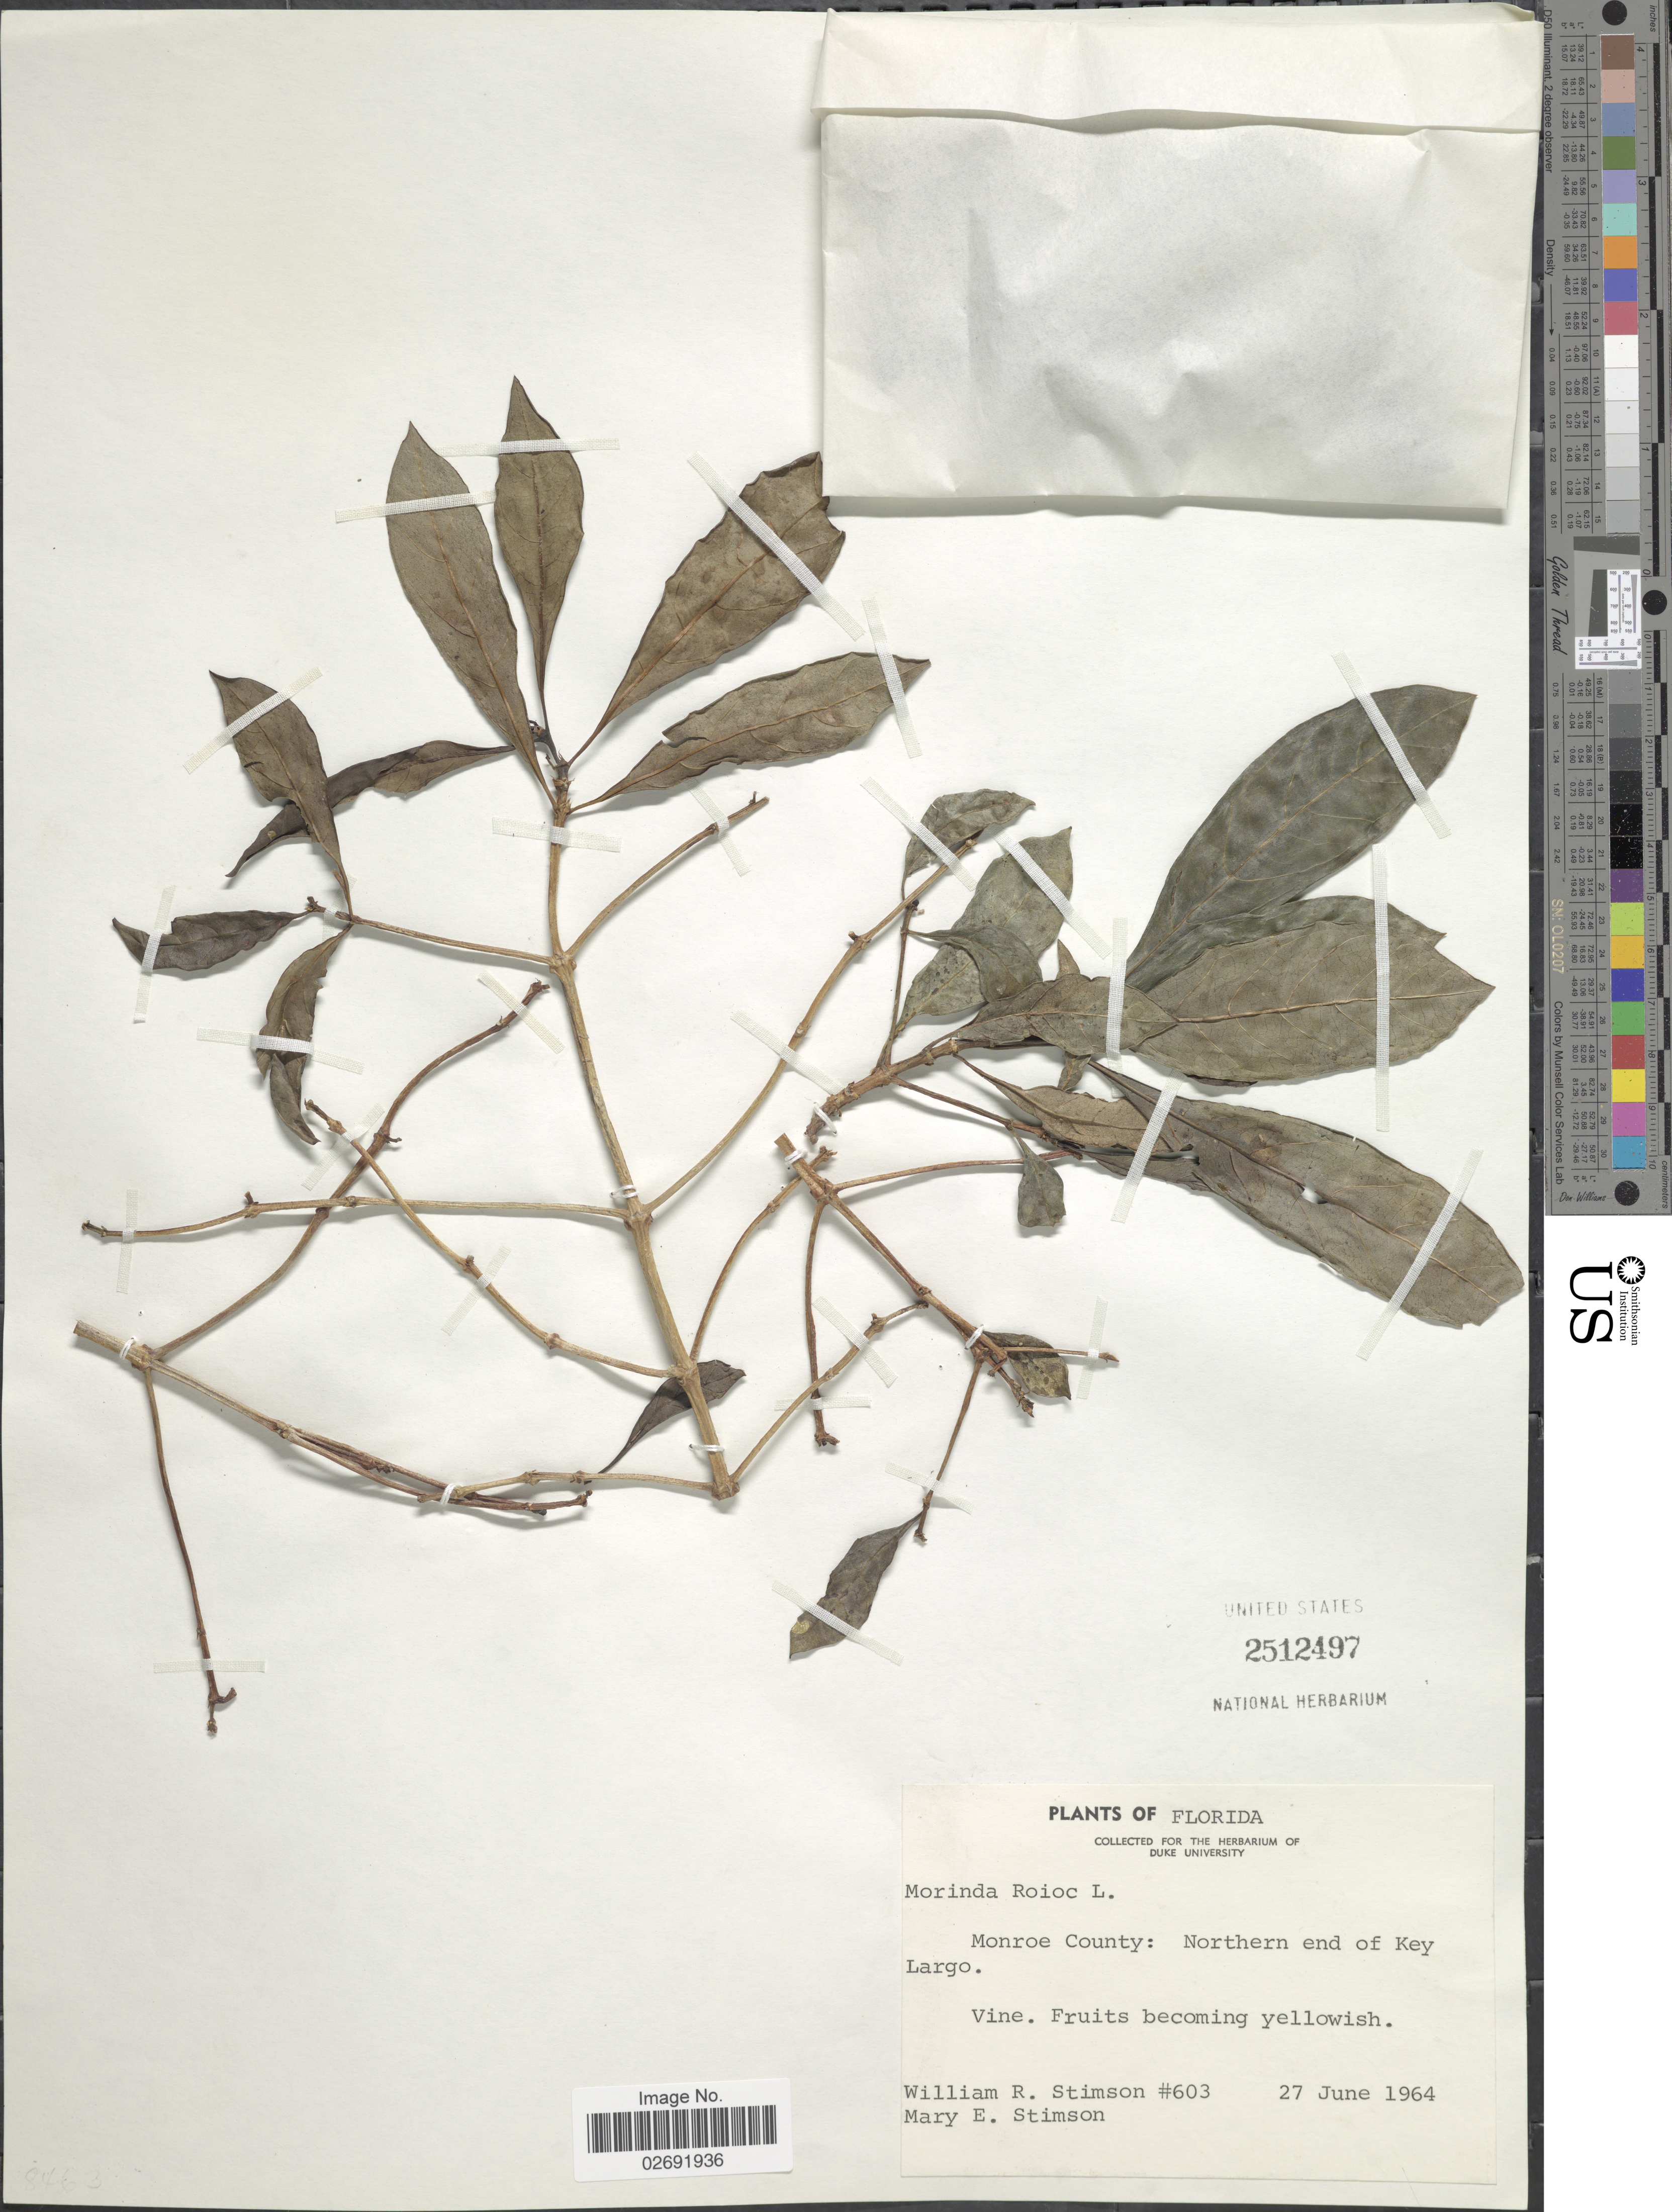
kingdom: Plantae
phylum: Tracheophyta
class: Magnoliopsida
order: Gentianales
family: Rubiaceae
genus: Morinda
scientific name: Morinda royoc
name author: L.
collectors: W. R. Stimson & M. E. Stimson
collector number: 603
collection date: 1964-06-27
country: United States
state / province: Florida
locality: Monroe County: Northern end of Key Largo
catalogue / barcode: US 2512497